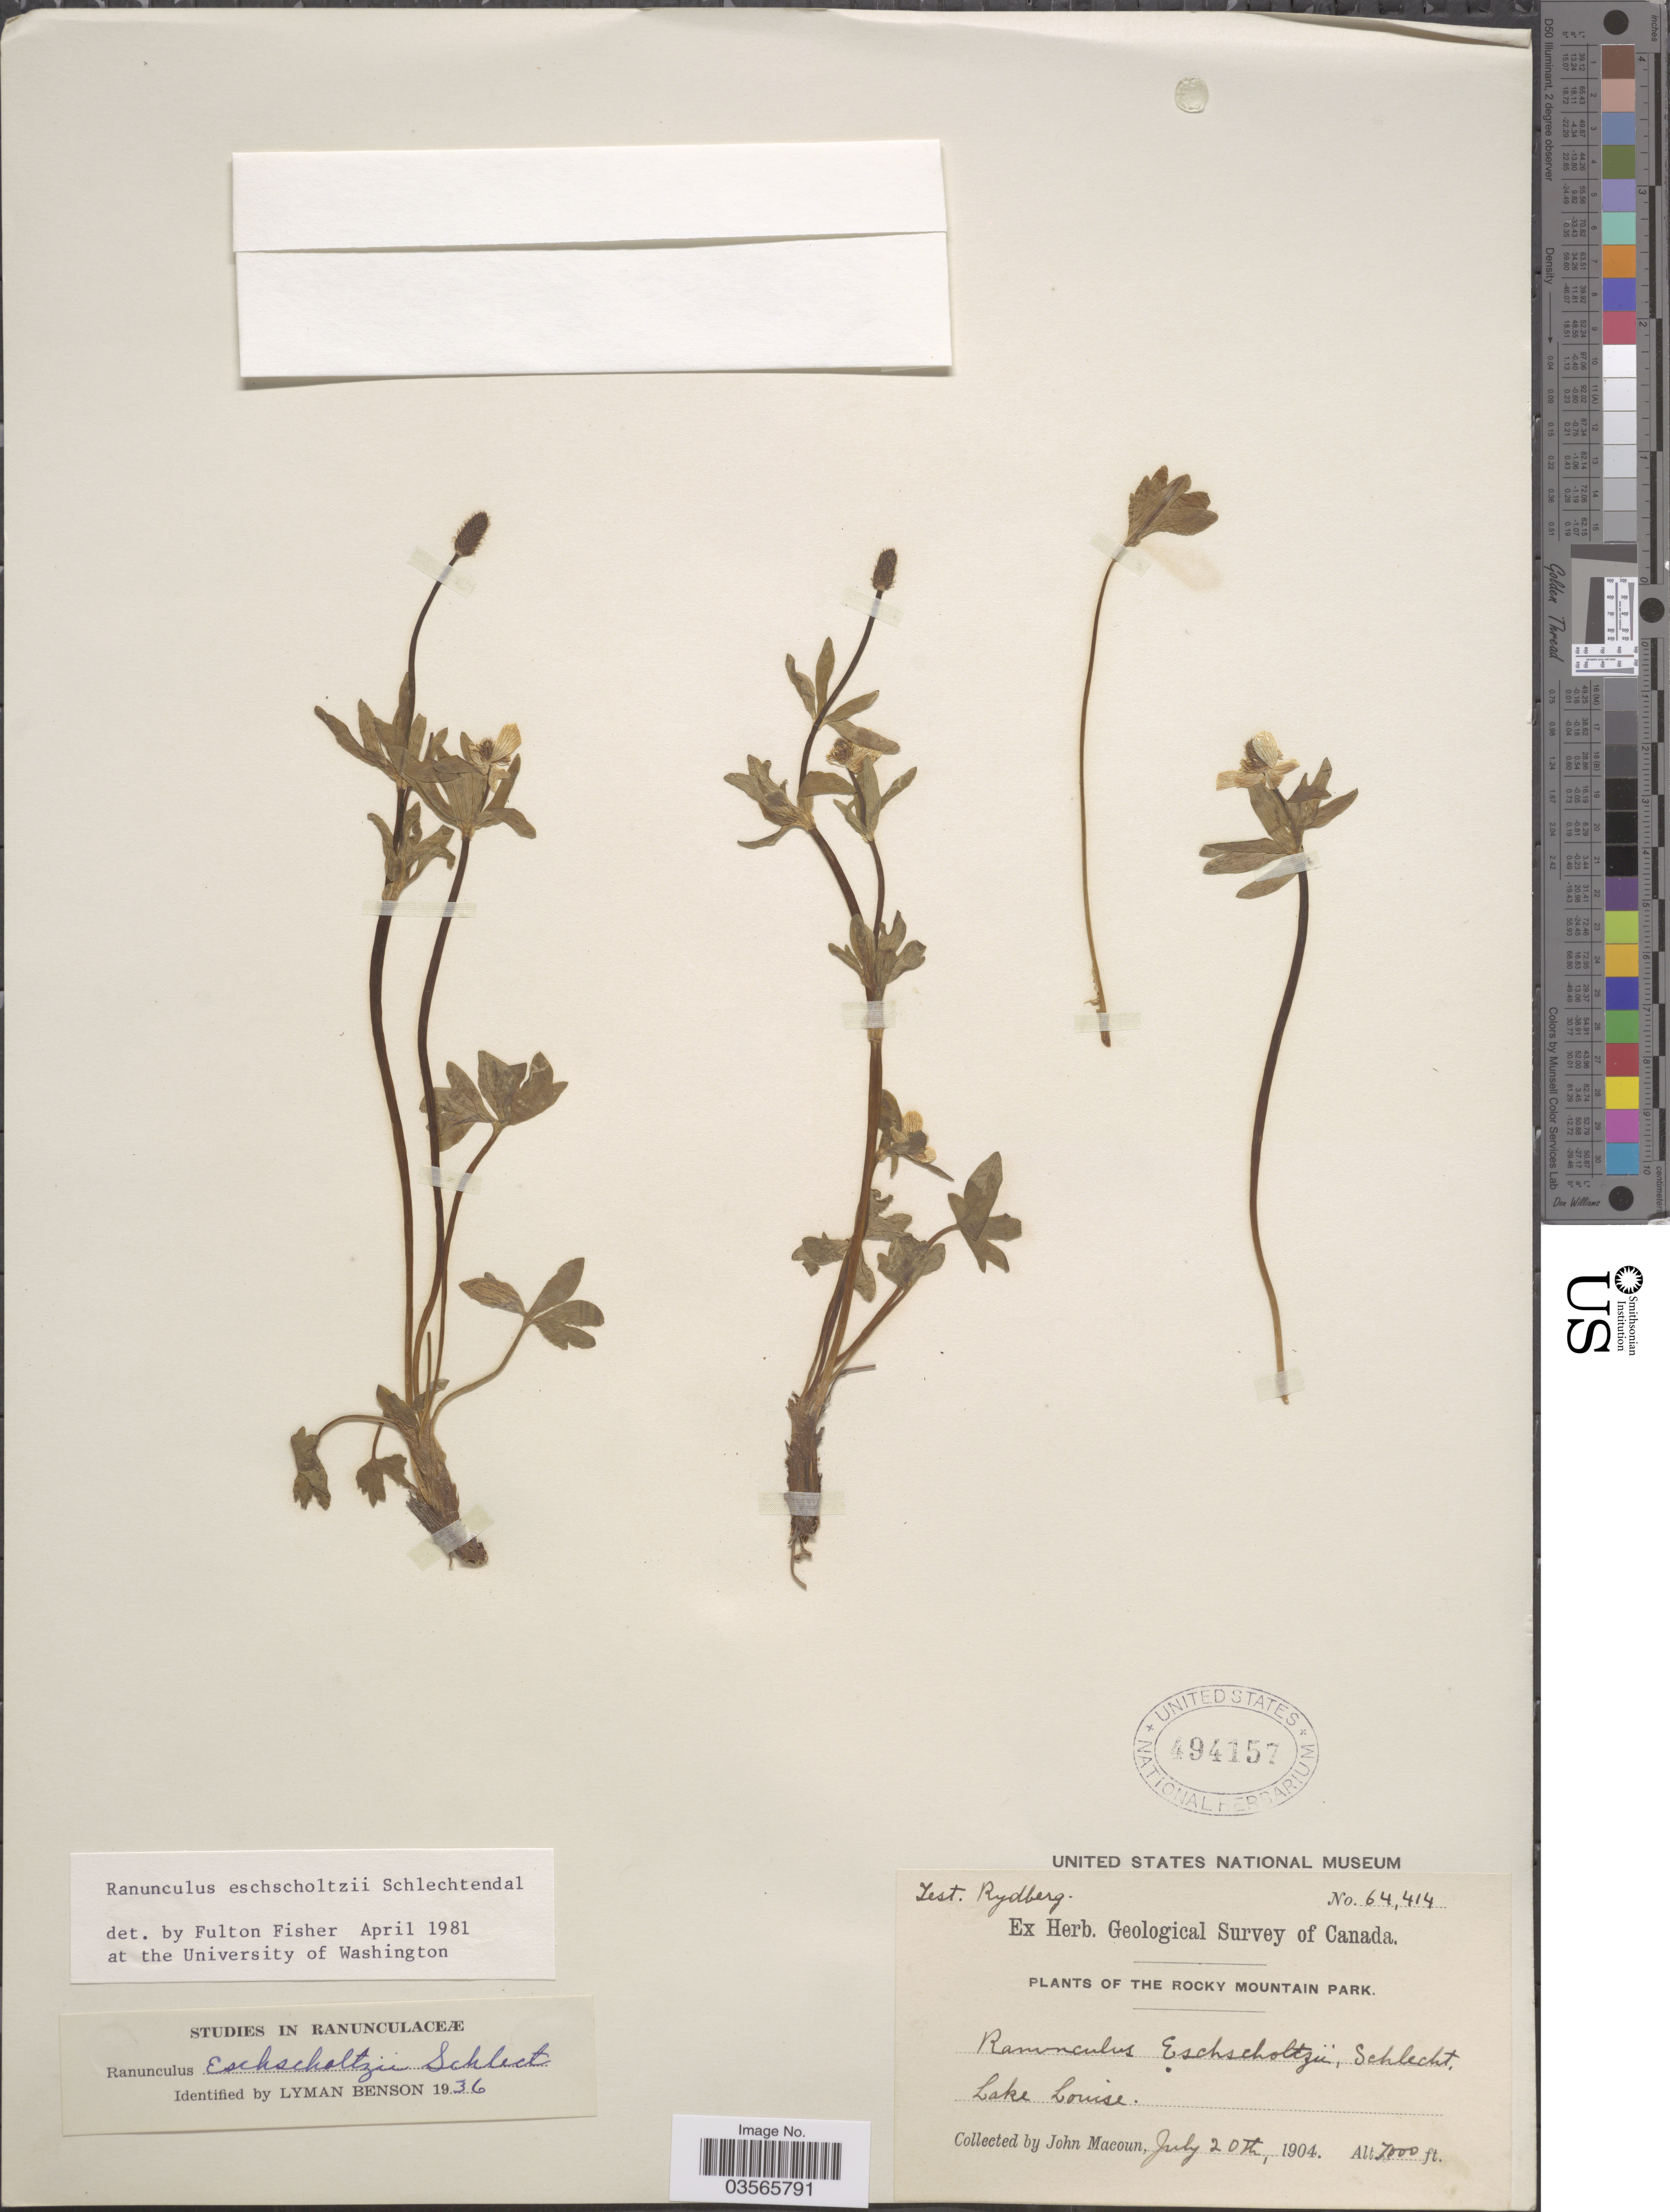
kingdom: Plantae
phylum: Tracheophyta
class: Magnoliopsida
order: Ranunculales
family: Ranunculaceae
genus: Ranunculus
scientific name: Ranunculus eschscholtzii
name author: Schltdl.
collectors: J. Macoun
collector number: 64414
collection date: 1904-07-20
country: Canada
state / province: Alberta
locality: The Rocky Mountain Park. Lake Louise.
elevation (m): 2134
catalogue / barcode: US 494157